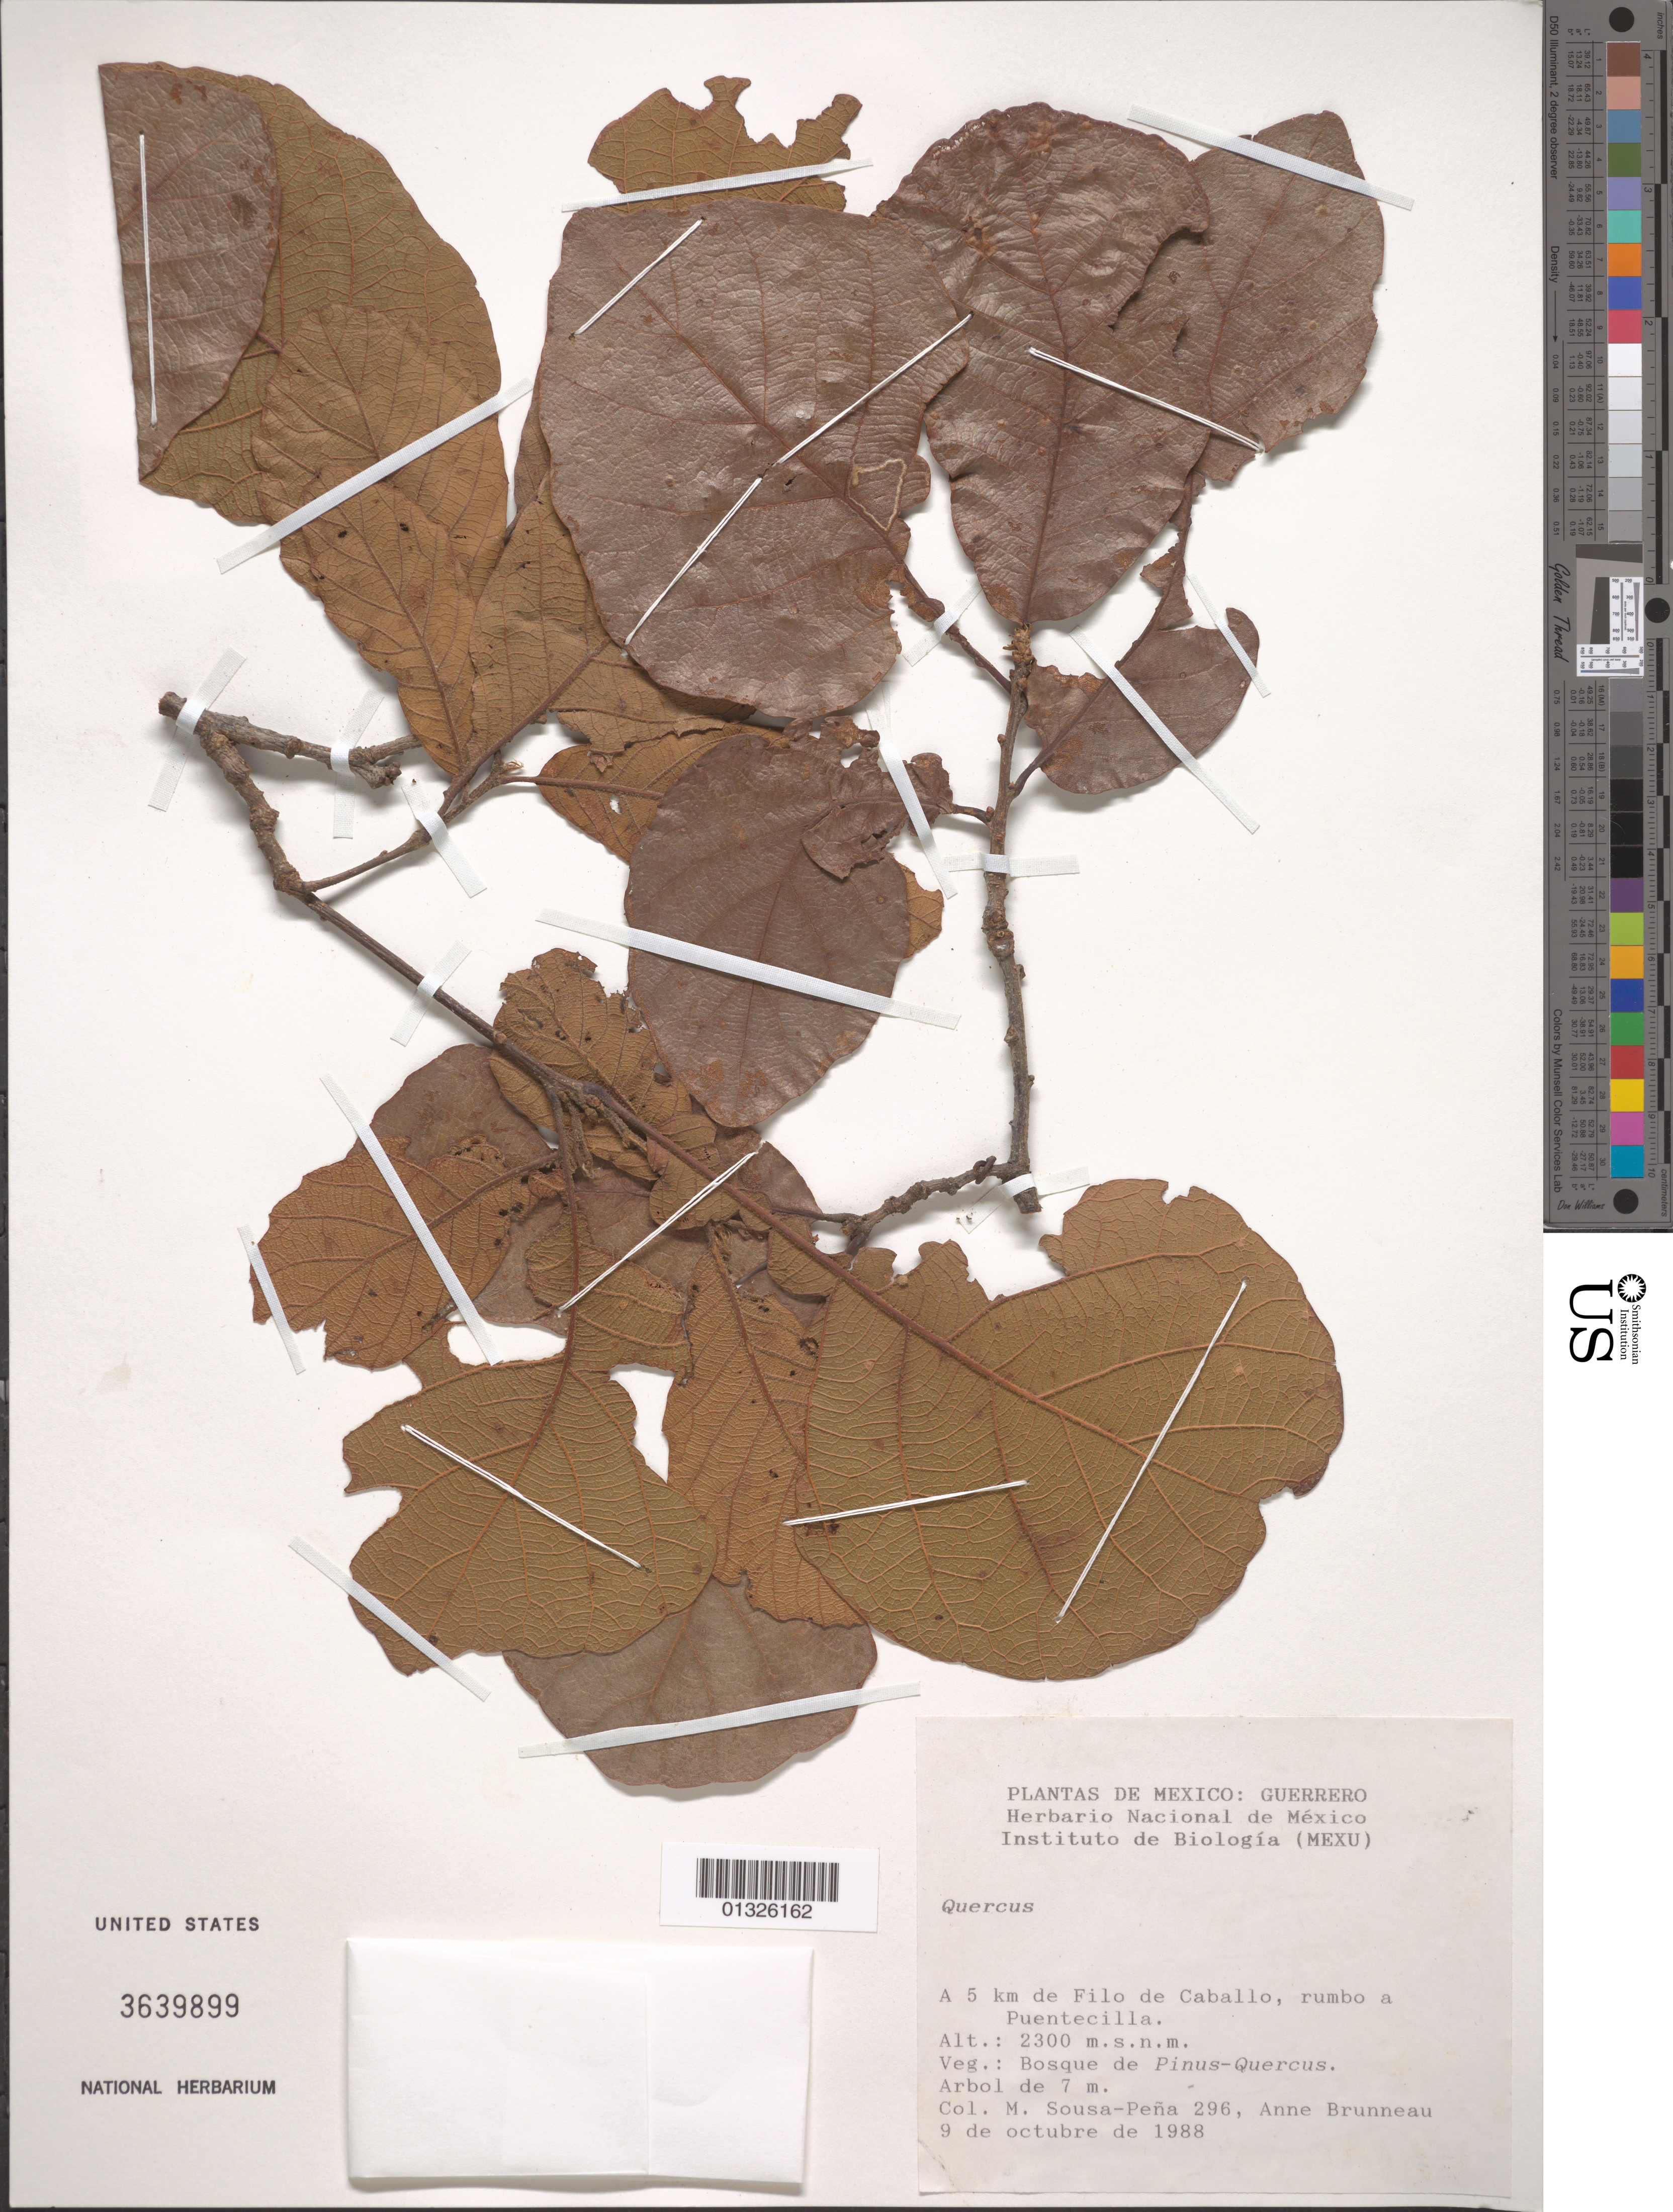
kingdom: Plantae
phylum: Tracheophyta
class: Magnoliopsida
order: Fagales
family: Fagaceae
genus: Quercus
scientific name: Quercus sp.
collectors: M. Sousa Peña & A. Brunneau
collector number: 296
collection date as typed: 9 de octubre de 1988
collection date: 1988-10-09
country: Mexico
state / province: Guerrero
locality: A 5 km de Filo de Caballo, rumbo a Puentecilla.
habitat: Bosque de Pinus-Quercus.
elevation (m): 2300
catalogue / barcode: US 3639899